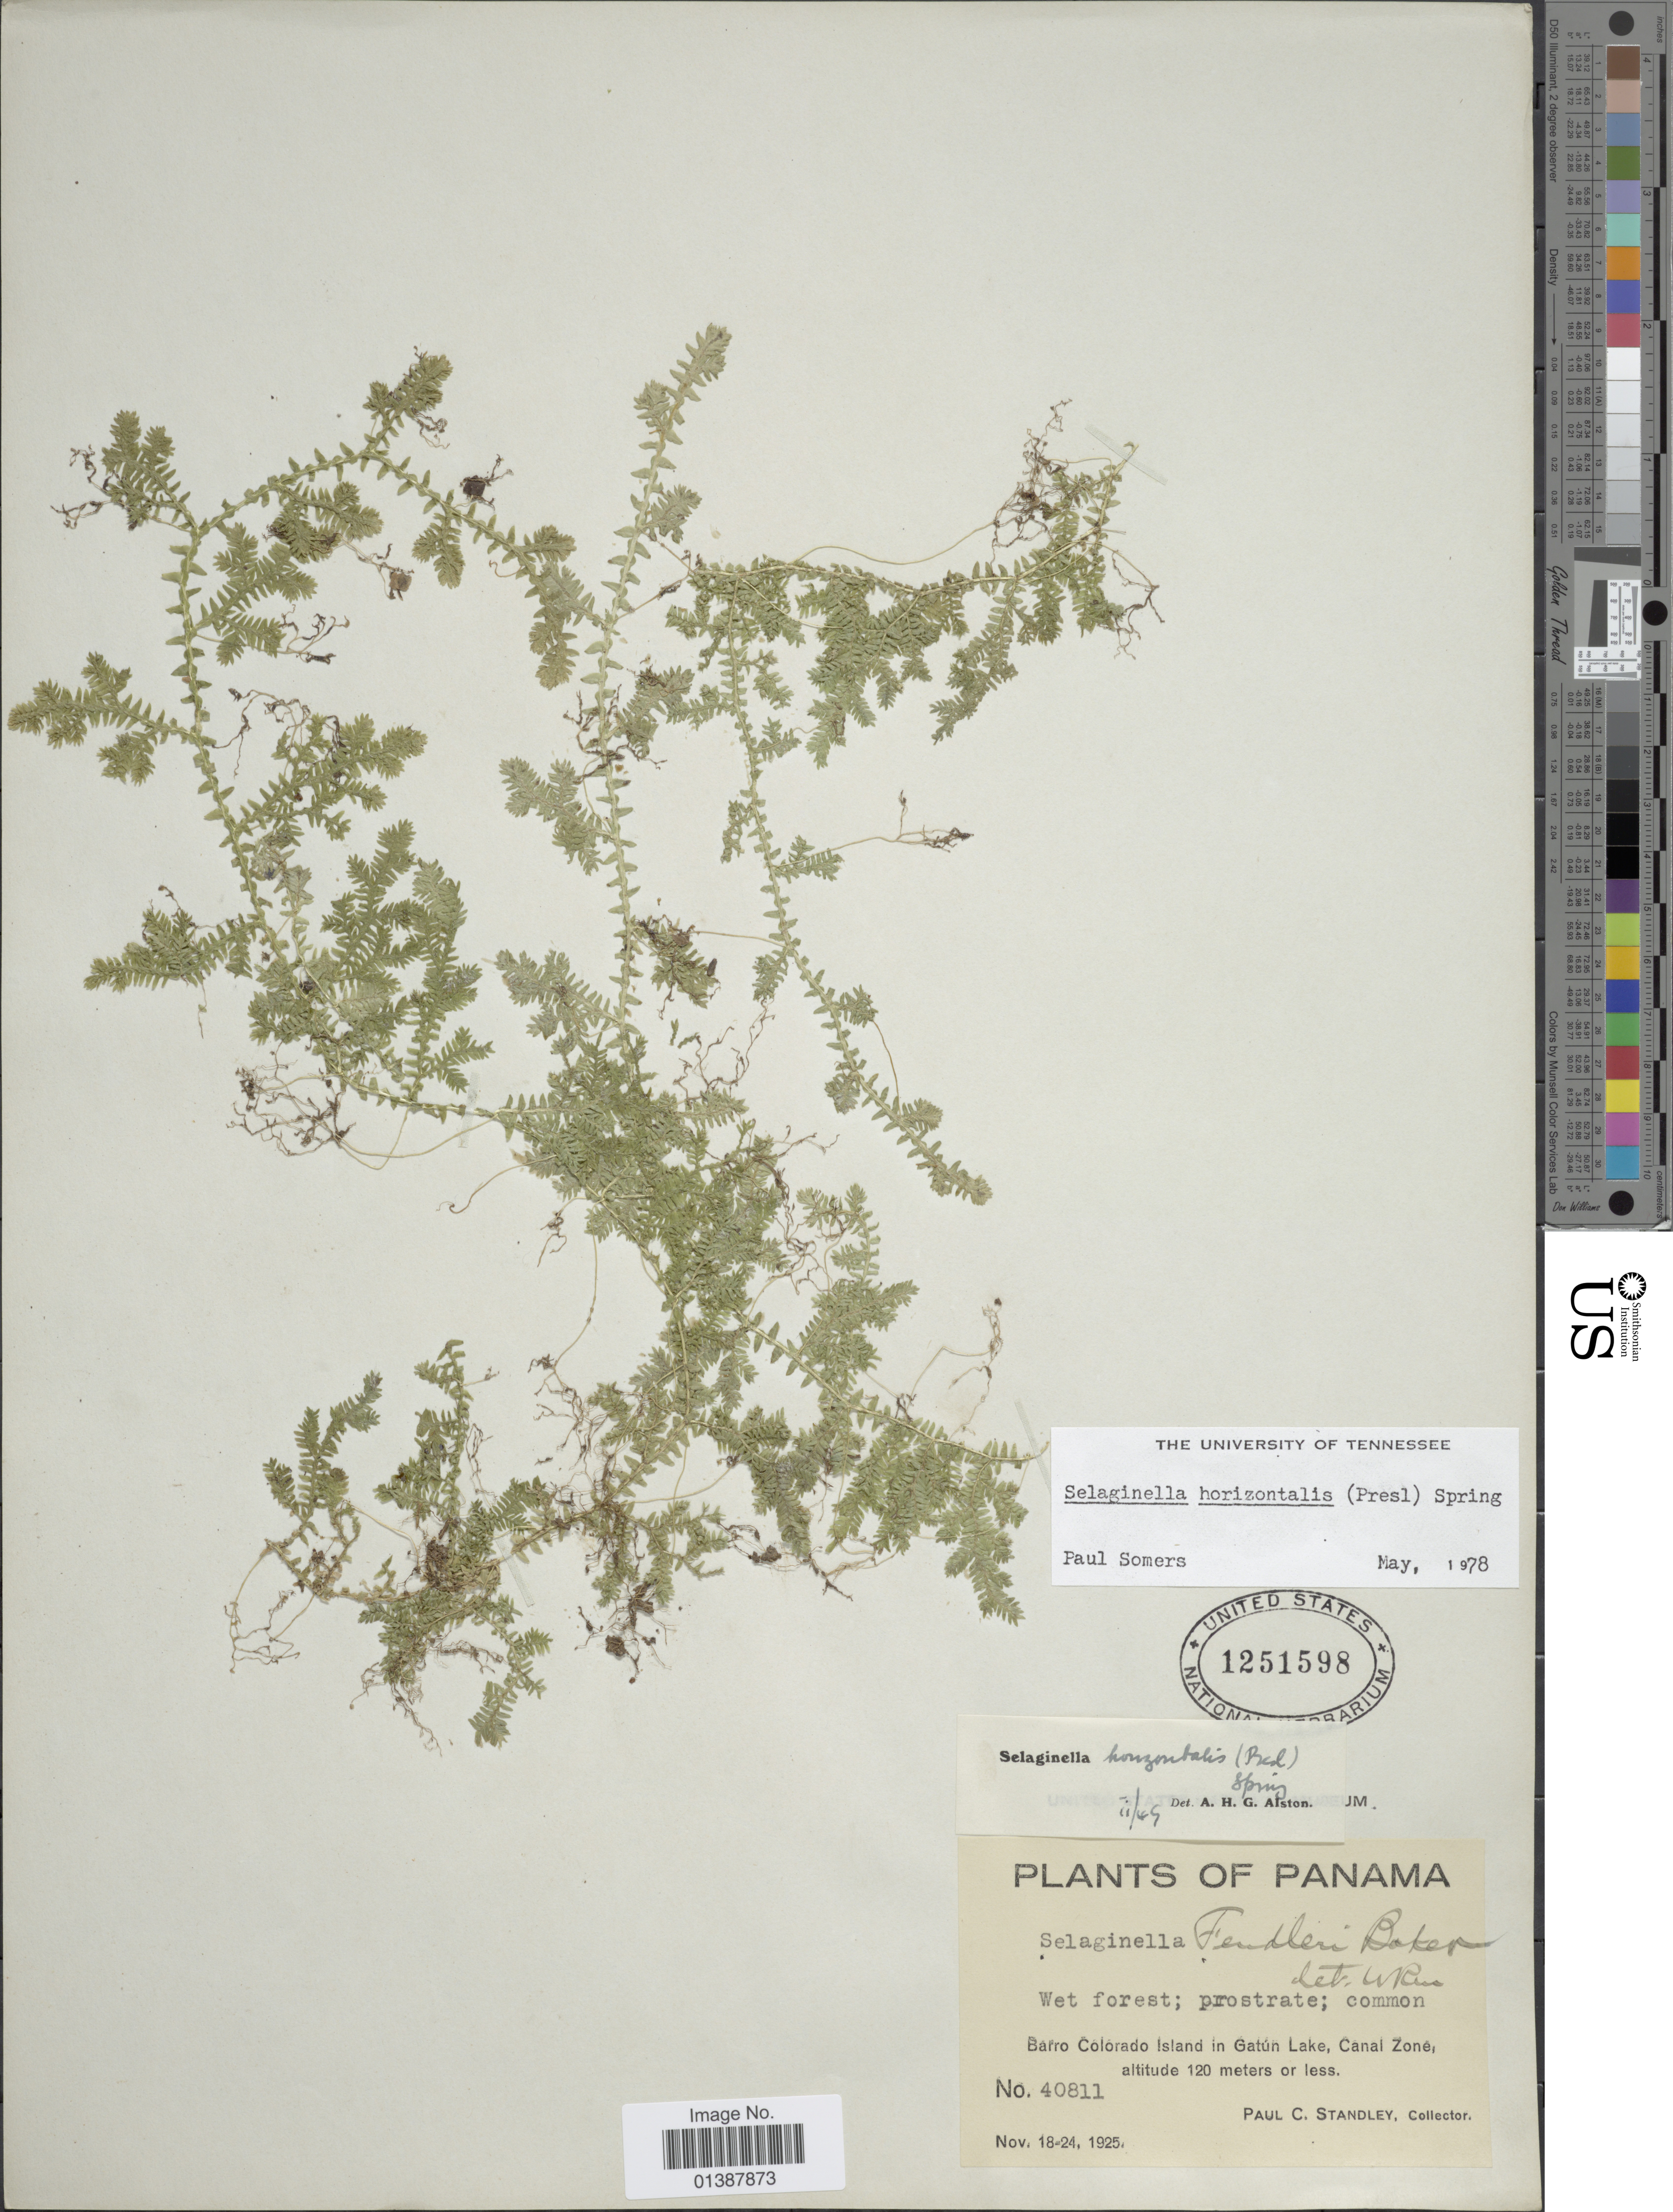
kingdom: Plantae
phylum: Tracheophyta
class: Lycopodiopsida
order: Selaginellales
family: Selaginellaceae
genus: Selaginella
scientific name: Selaginella horizontalis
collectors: P. C. Standley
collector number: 40811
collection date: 1925-11-18/1925-11-24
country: Panama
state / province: Panamá Oeste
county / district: Canal Zone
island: Barro Colorado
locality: Barro Colorado island in Gatún Lake, Canal Zone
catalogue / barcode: US 1251598